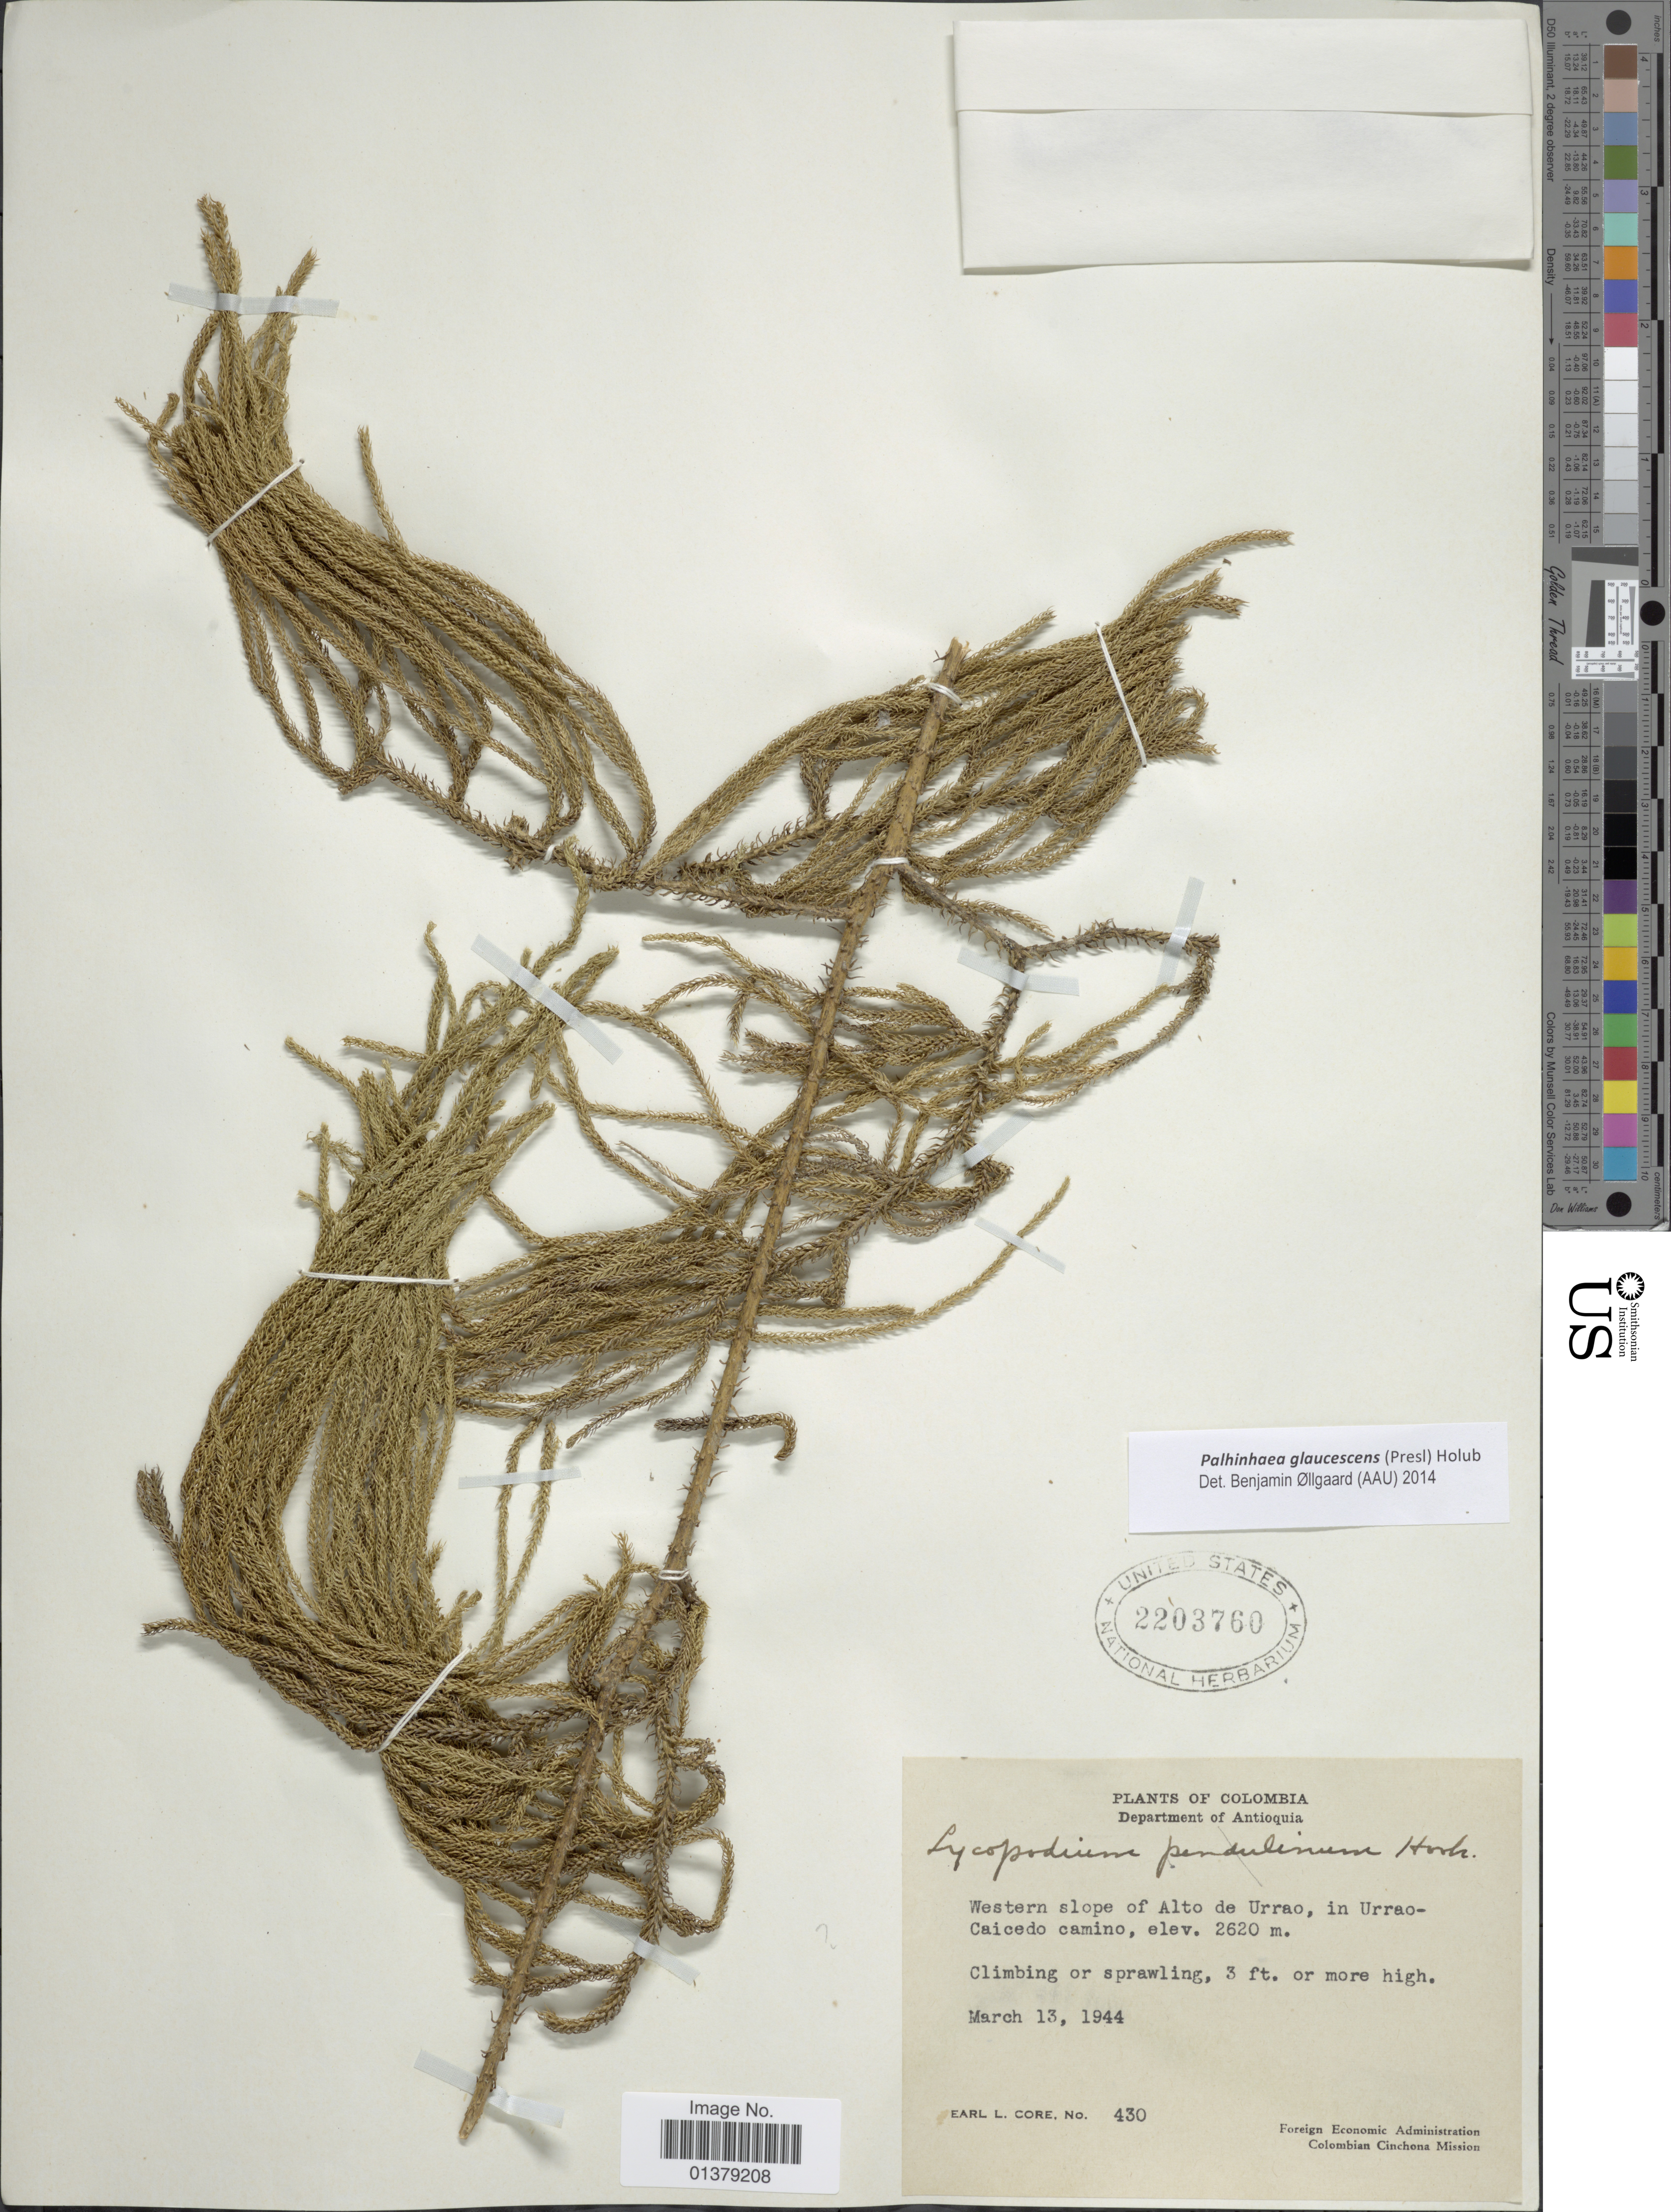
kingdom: Plantae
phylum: Tracheophyta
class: Lycopodiopsida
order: Lycopodiales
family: Lycopodiaceae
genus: Palhinhaea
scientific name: Palhinhaea pendulina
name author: (Hook.) Holub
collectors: E. L. Core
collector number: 430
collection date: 1944-03-13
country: Colombia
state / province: Antioquia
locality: Deaprtment of Antioquia, Western slope of Alto de Urrao, in Urrao-caicedo camino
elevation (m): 2620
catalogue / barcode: US 2203760